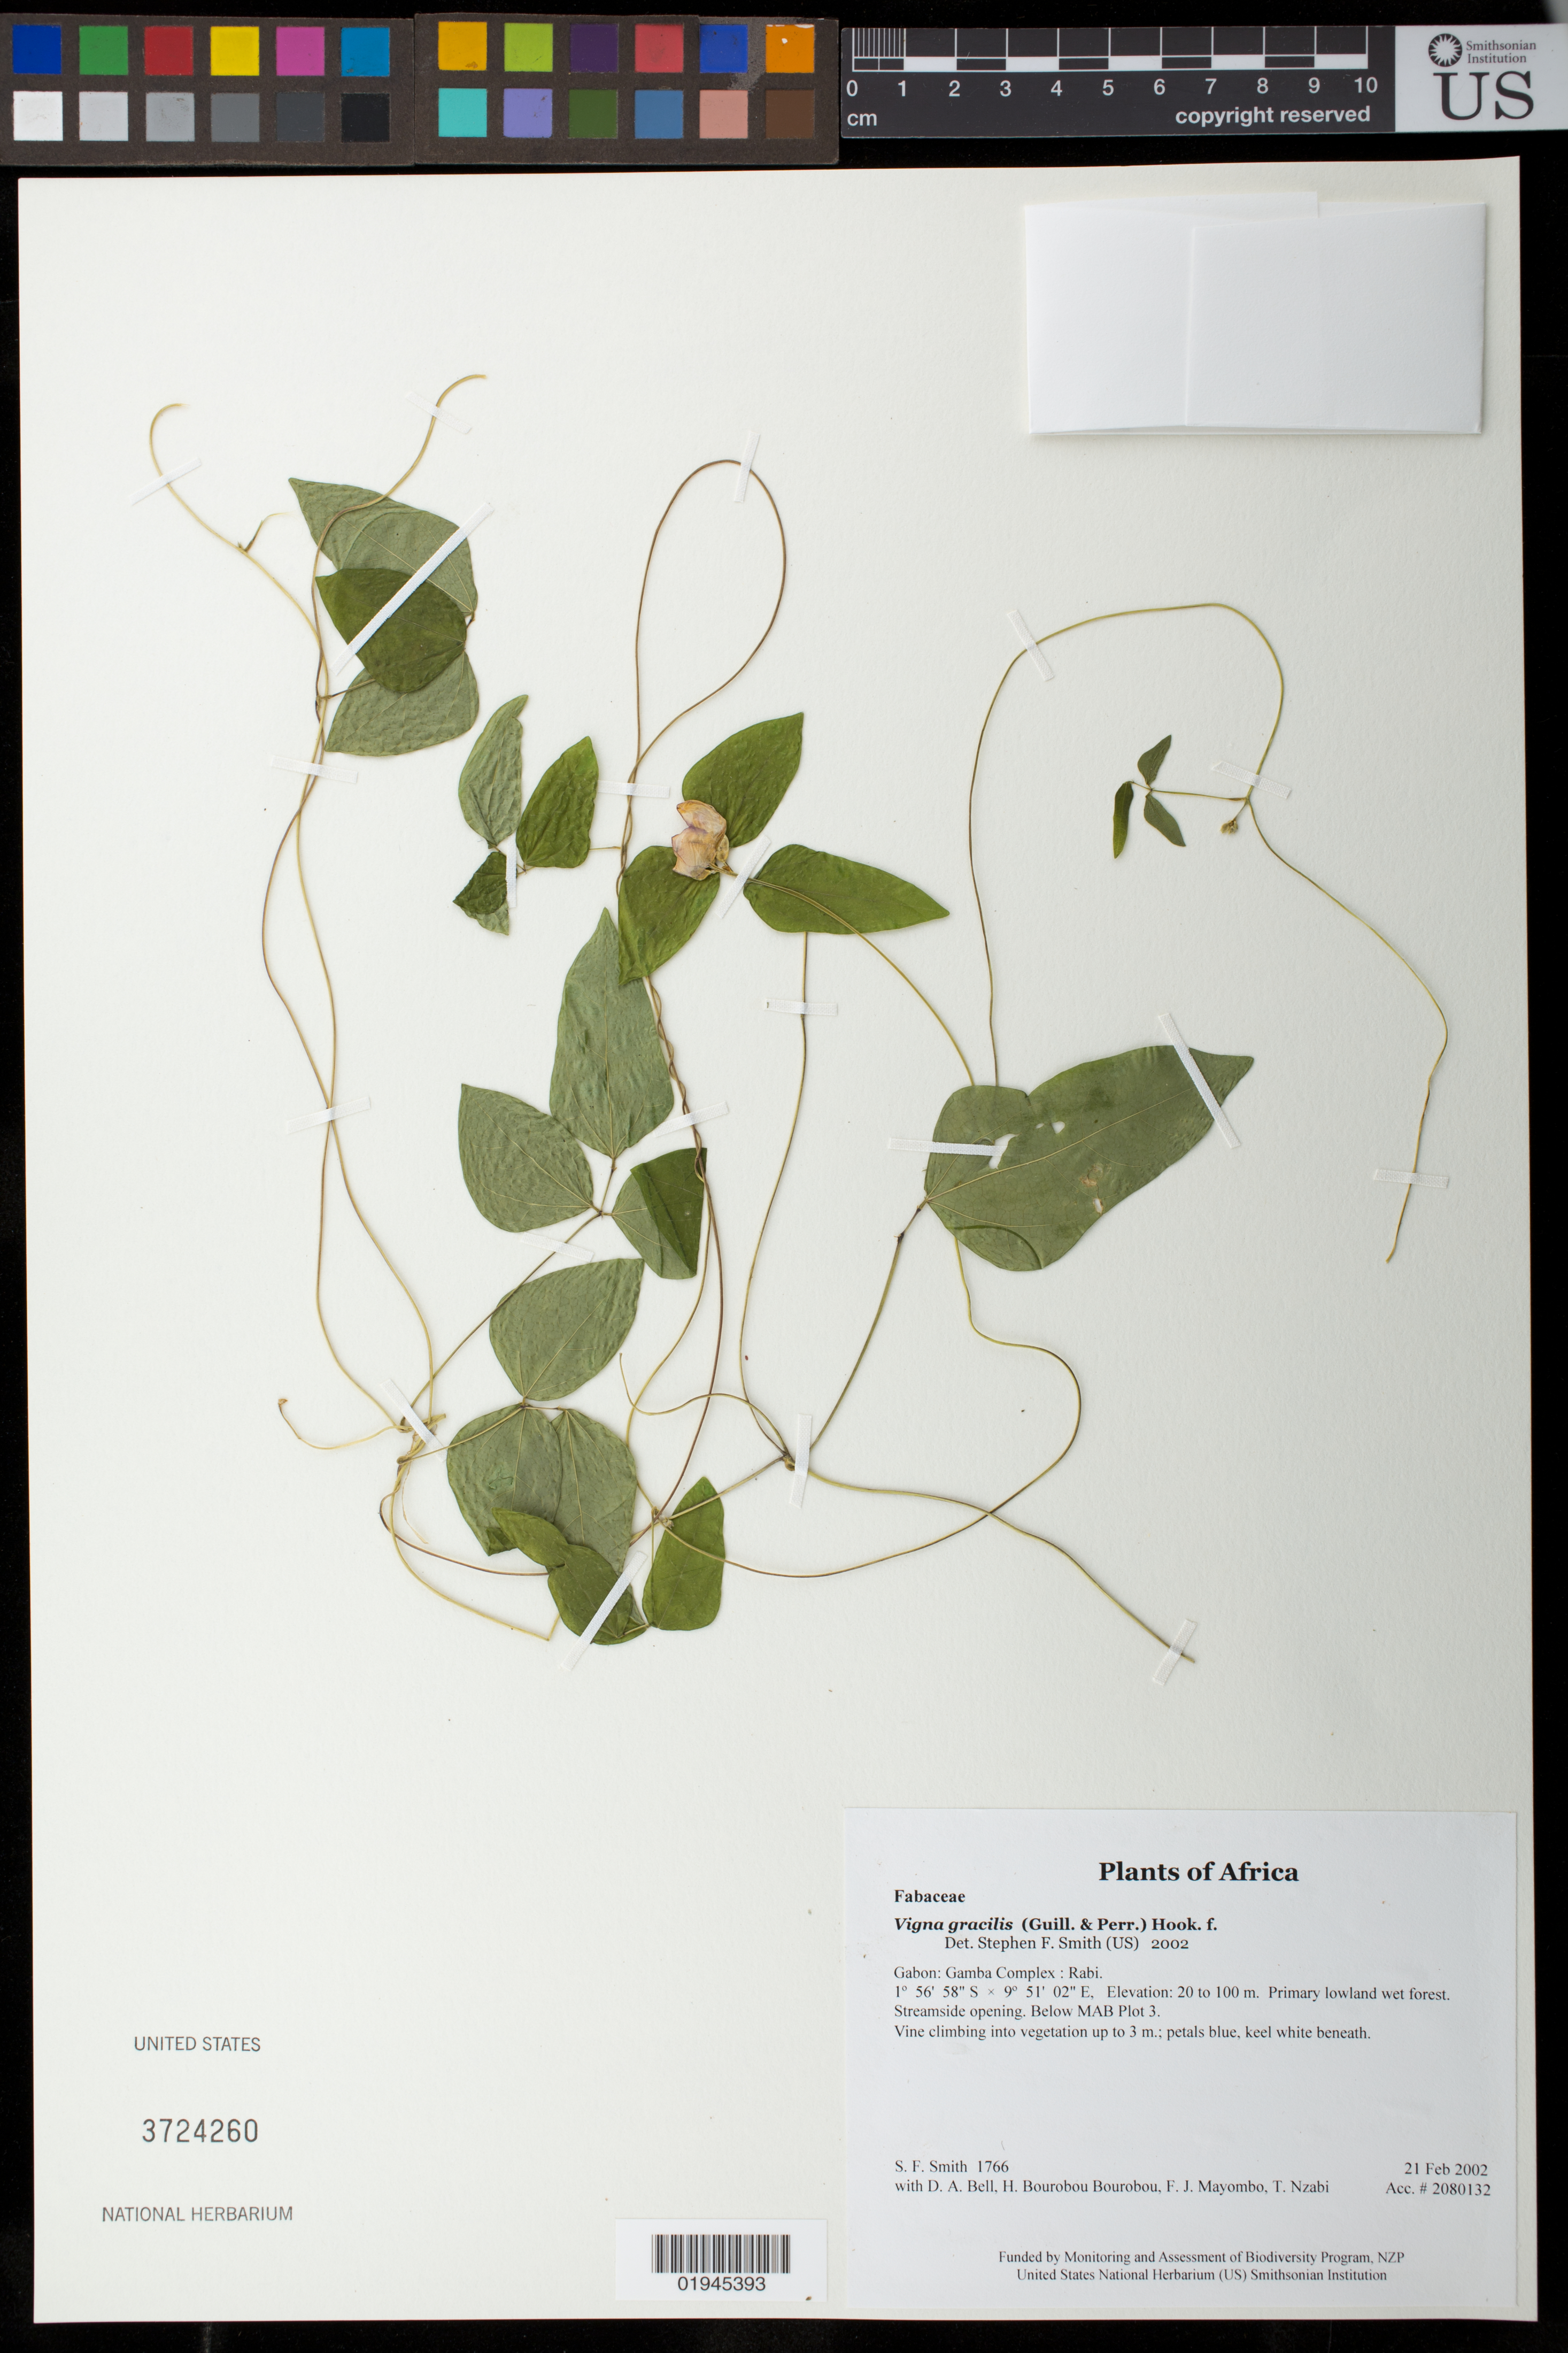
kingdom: Plantae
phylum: Tracheophyta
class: Magnoliopsida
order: Fabales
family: Fabaceae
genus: Vigna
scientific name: Vigna gracilis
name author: (Guill. & Perr.) Hook. f.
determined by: Smith, Stephen F., (US), NMNH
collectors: S.F. Smith, D. A. Bell, H. Bourobou Bourobou & F. J. Mayombo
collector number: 1766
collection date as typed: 21 Feb 2002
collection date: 2002-02-21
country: Gabon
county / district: Gamba Complex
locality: Rabi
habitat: Primary lowland wet forest. Streamside opening. Below MAB Plot 3.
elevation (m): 20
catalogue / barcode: US 3724260